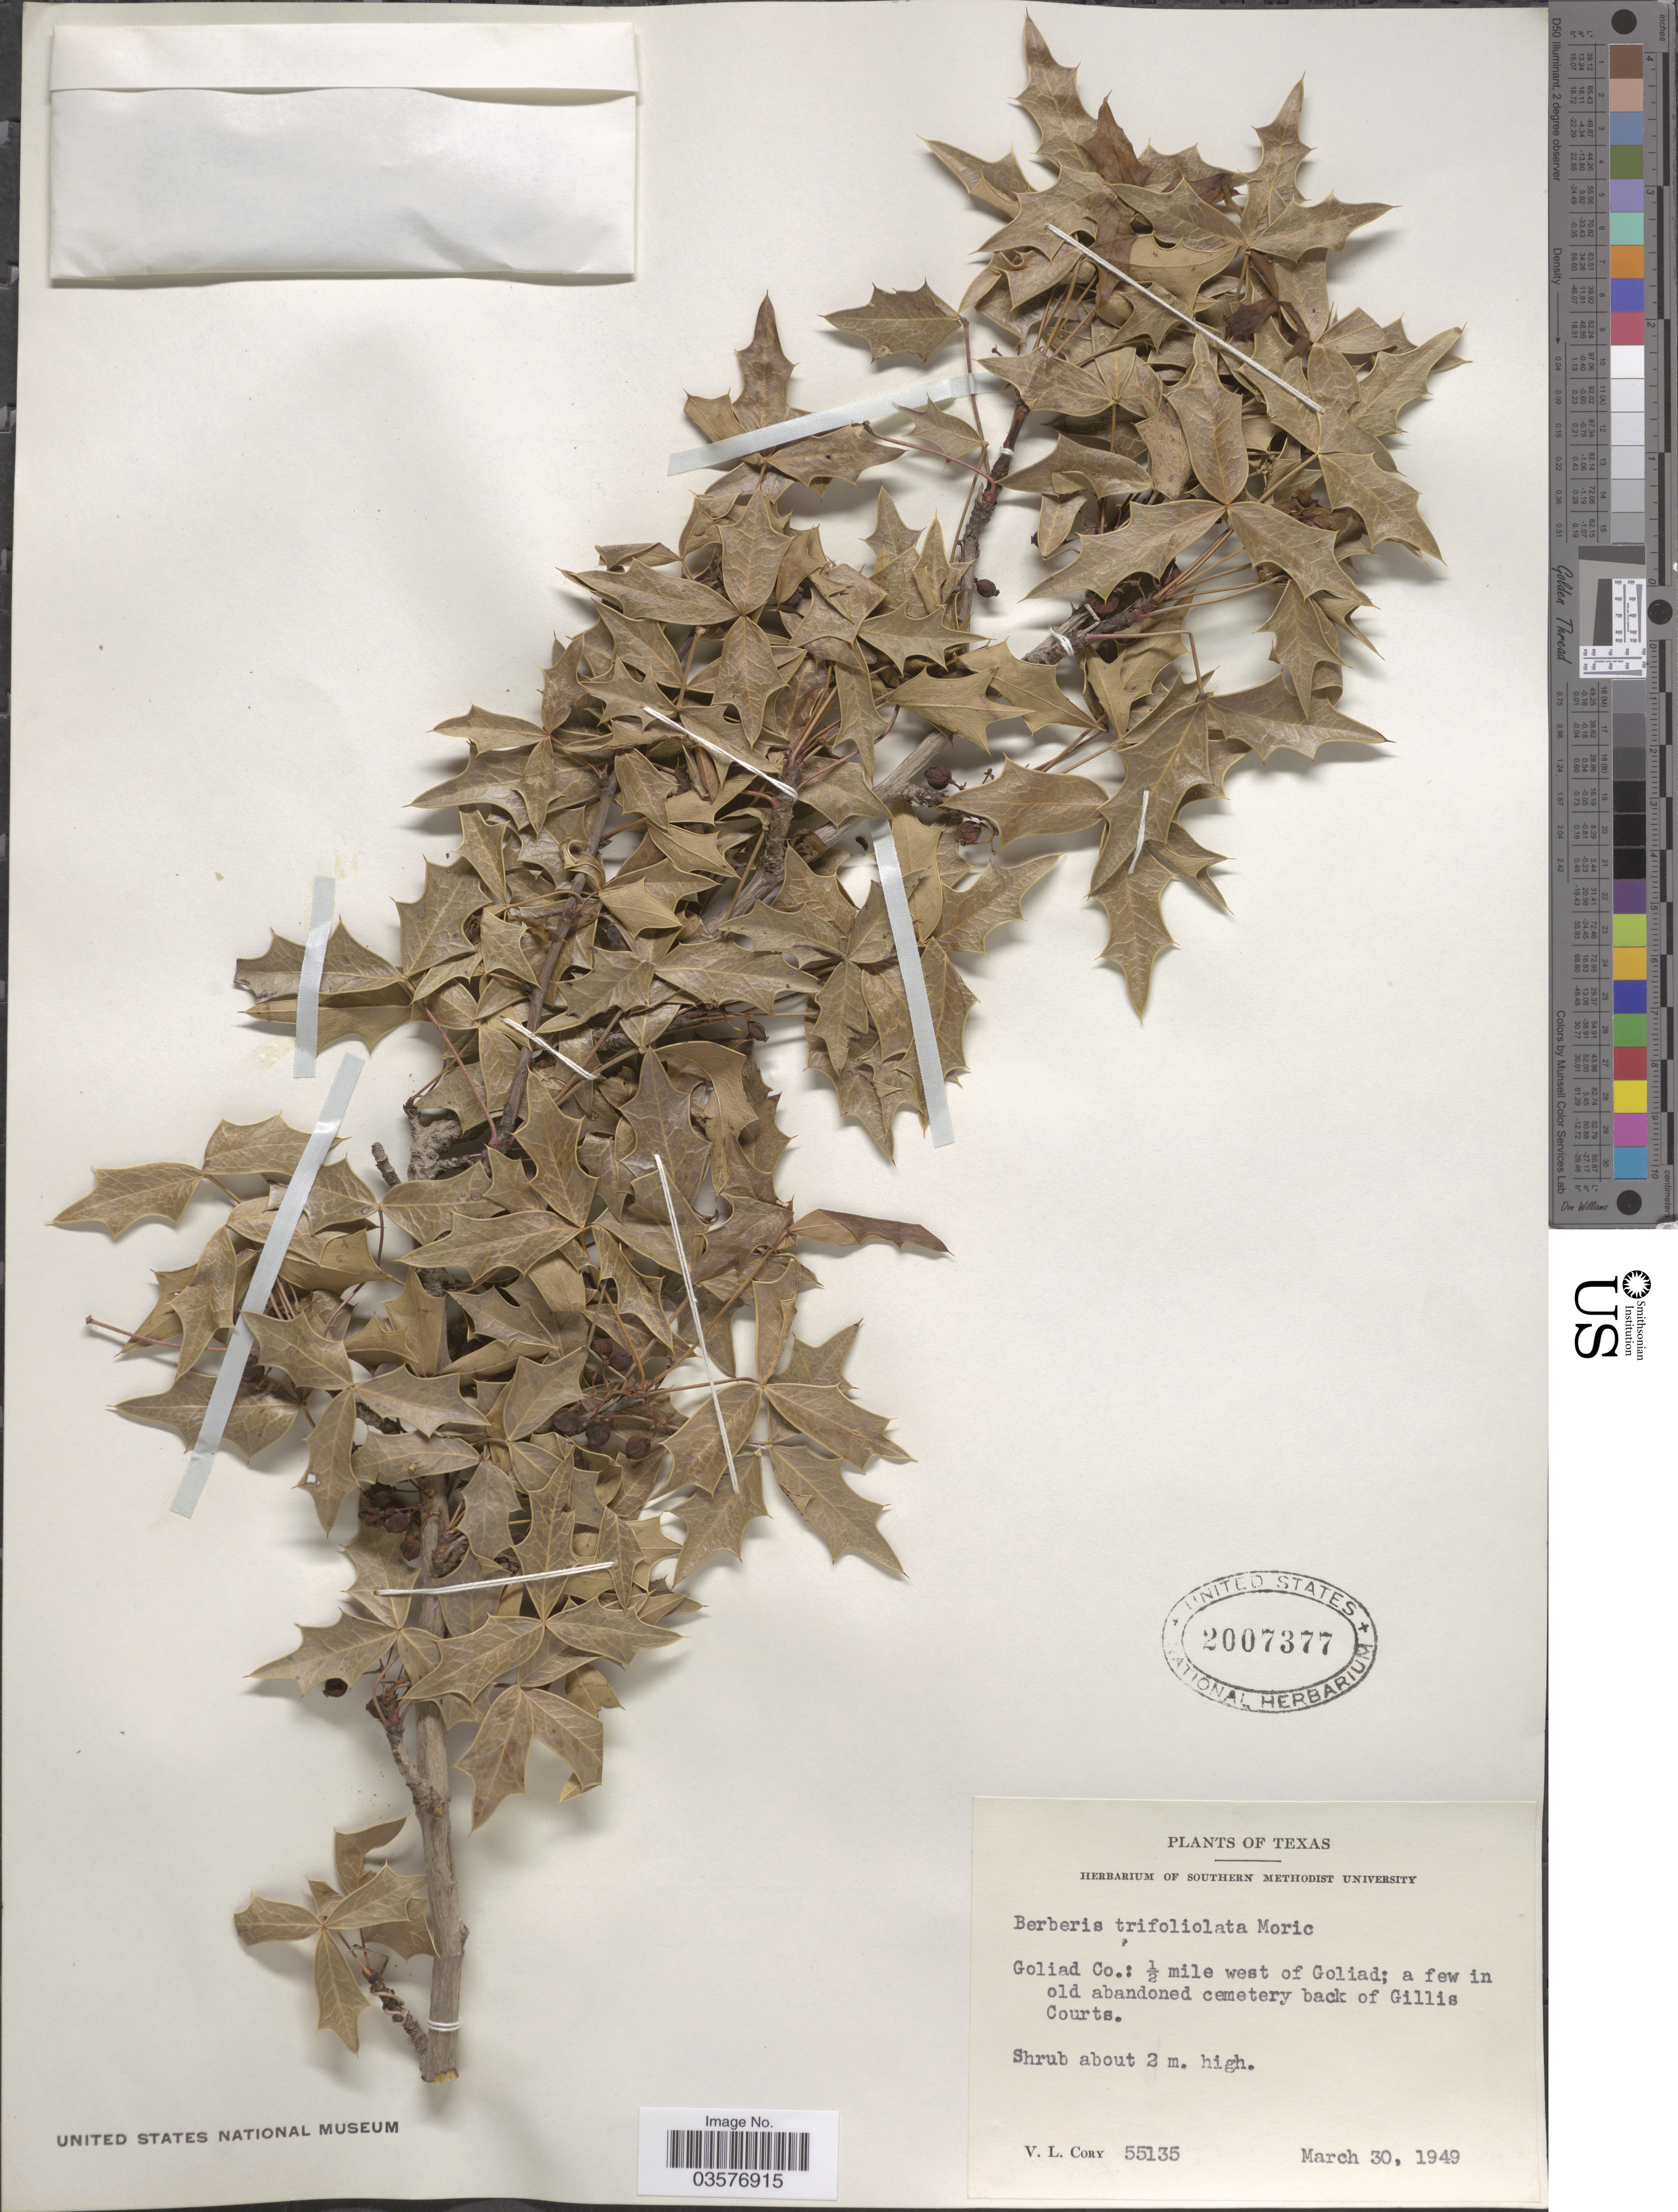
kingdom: Plantae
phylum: Tracheophyta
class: Magnoliopsida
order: Ranunculales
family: Berberidaceae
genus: Mahonia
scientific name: Mahonia trifoliolata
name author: (Monic.) Fedde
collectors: V. Cory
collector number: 55135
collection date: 1949-03-30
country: United States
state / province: Texas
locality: Goliad Co.: ½ mile west of Goliad; a few in old abandoned cemetery back of Gillis Courts.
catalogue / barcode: US 2007377